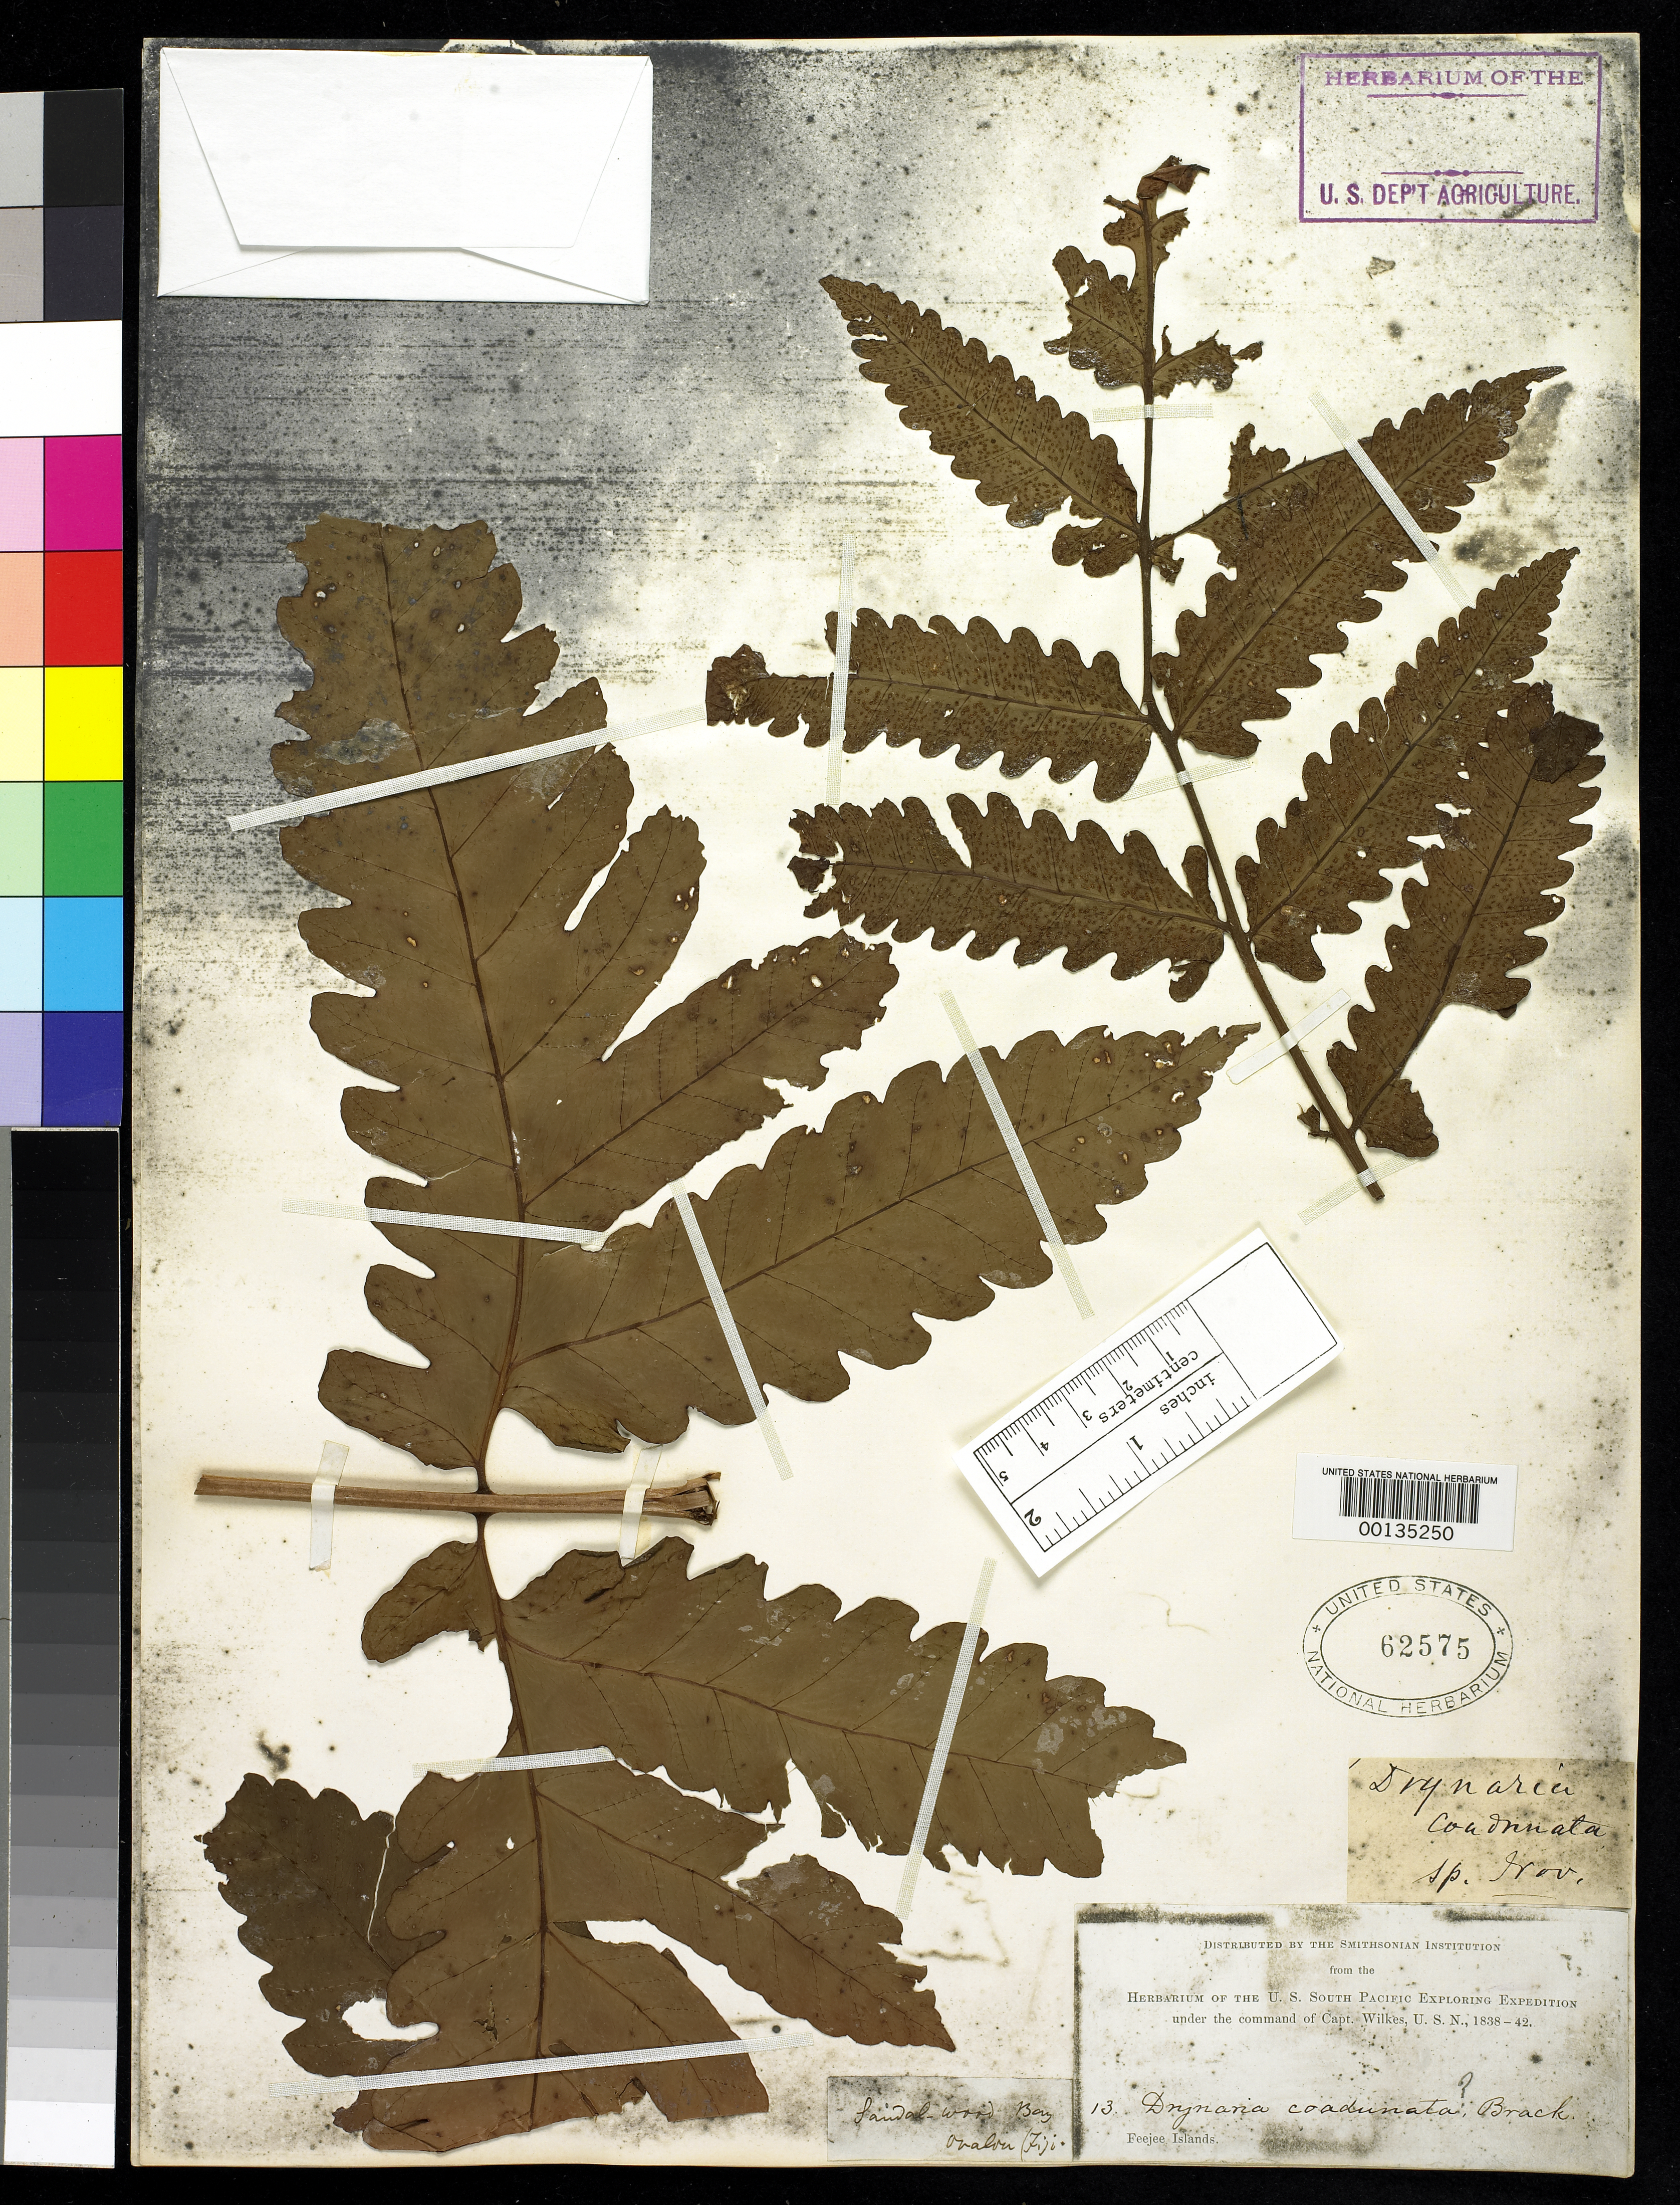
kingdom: Plantae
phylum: Tracheophyta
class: Polypodiopsida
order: Polypodiales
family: Polypodiaceae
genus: Drynaria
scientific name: Drynaria coadunata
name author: Brack. in Wilkes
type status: Holotype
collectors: Wilkes Explor. Exped.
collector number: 13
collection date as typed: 1838 to -- --- 1842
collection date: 1838/1842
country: Fiji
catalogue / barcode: US 62575